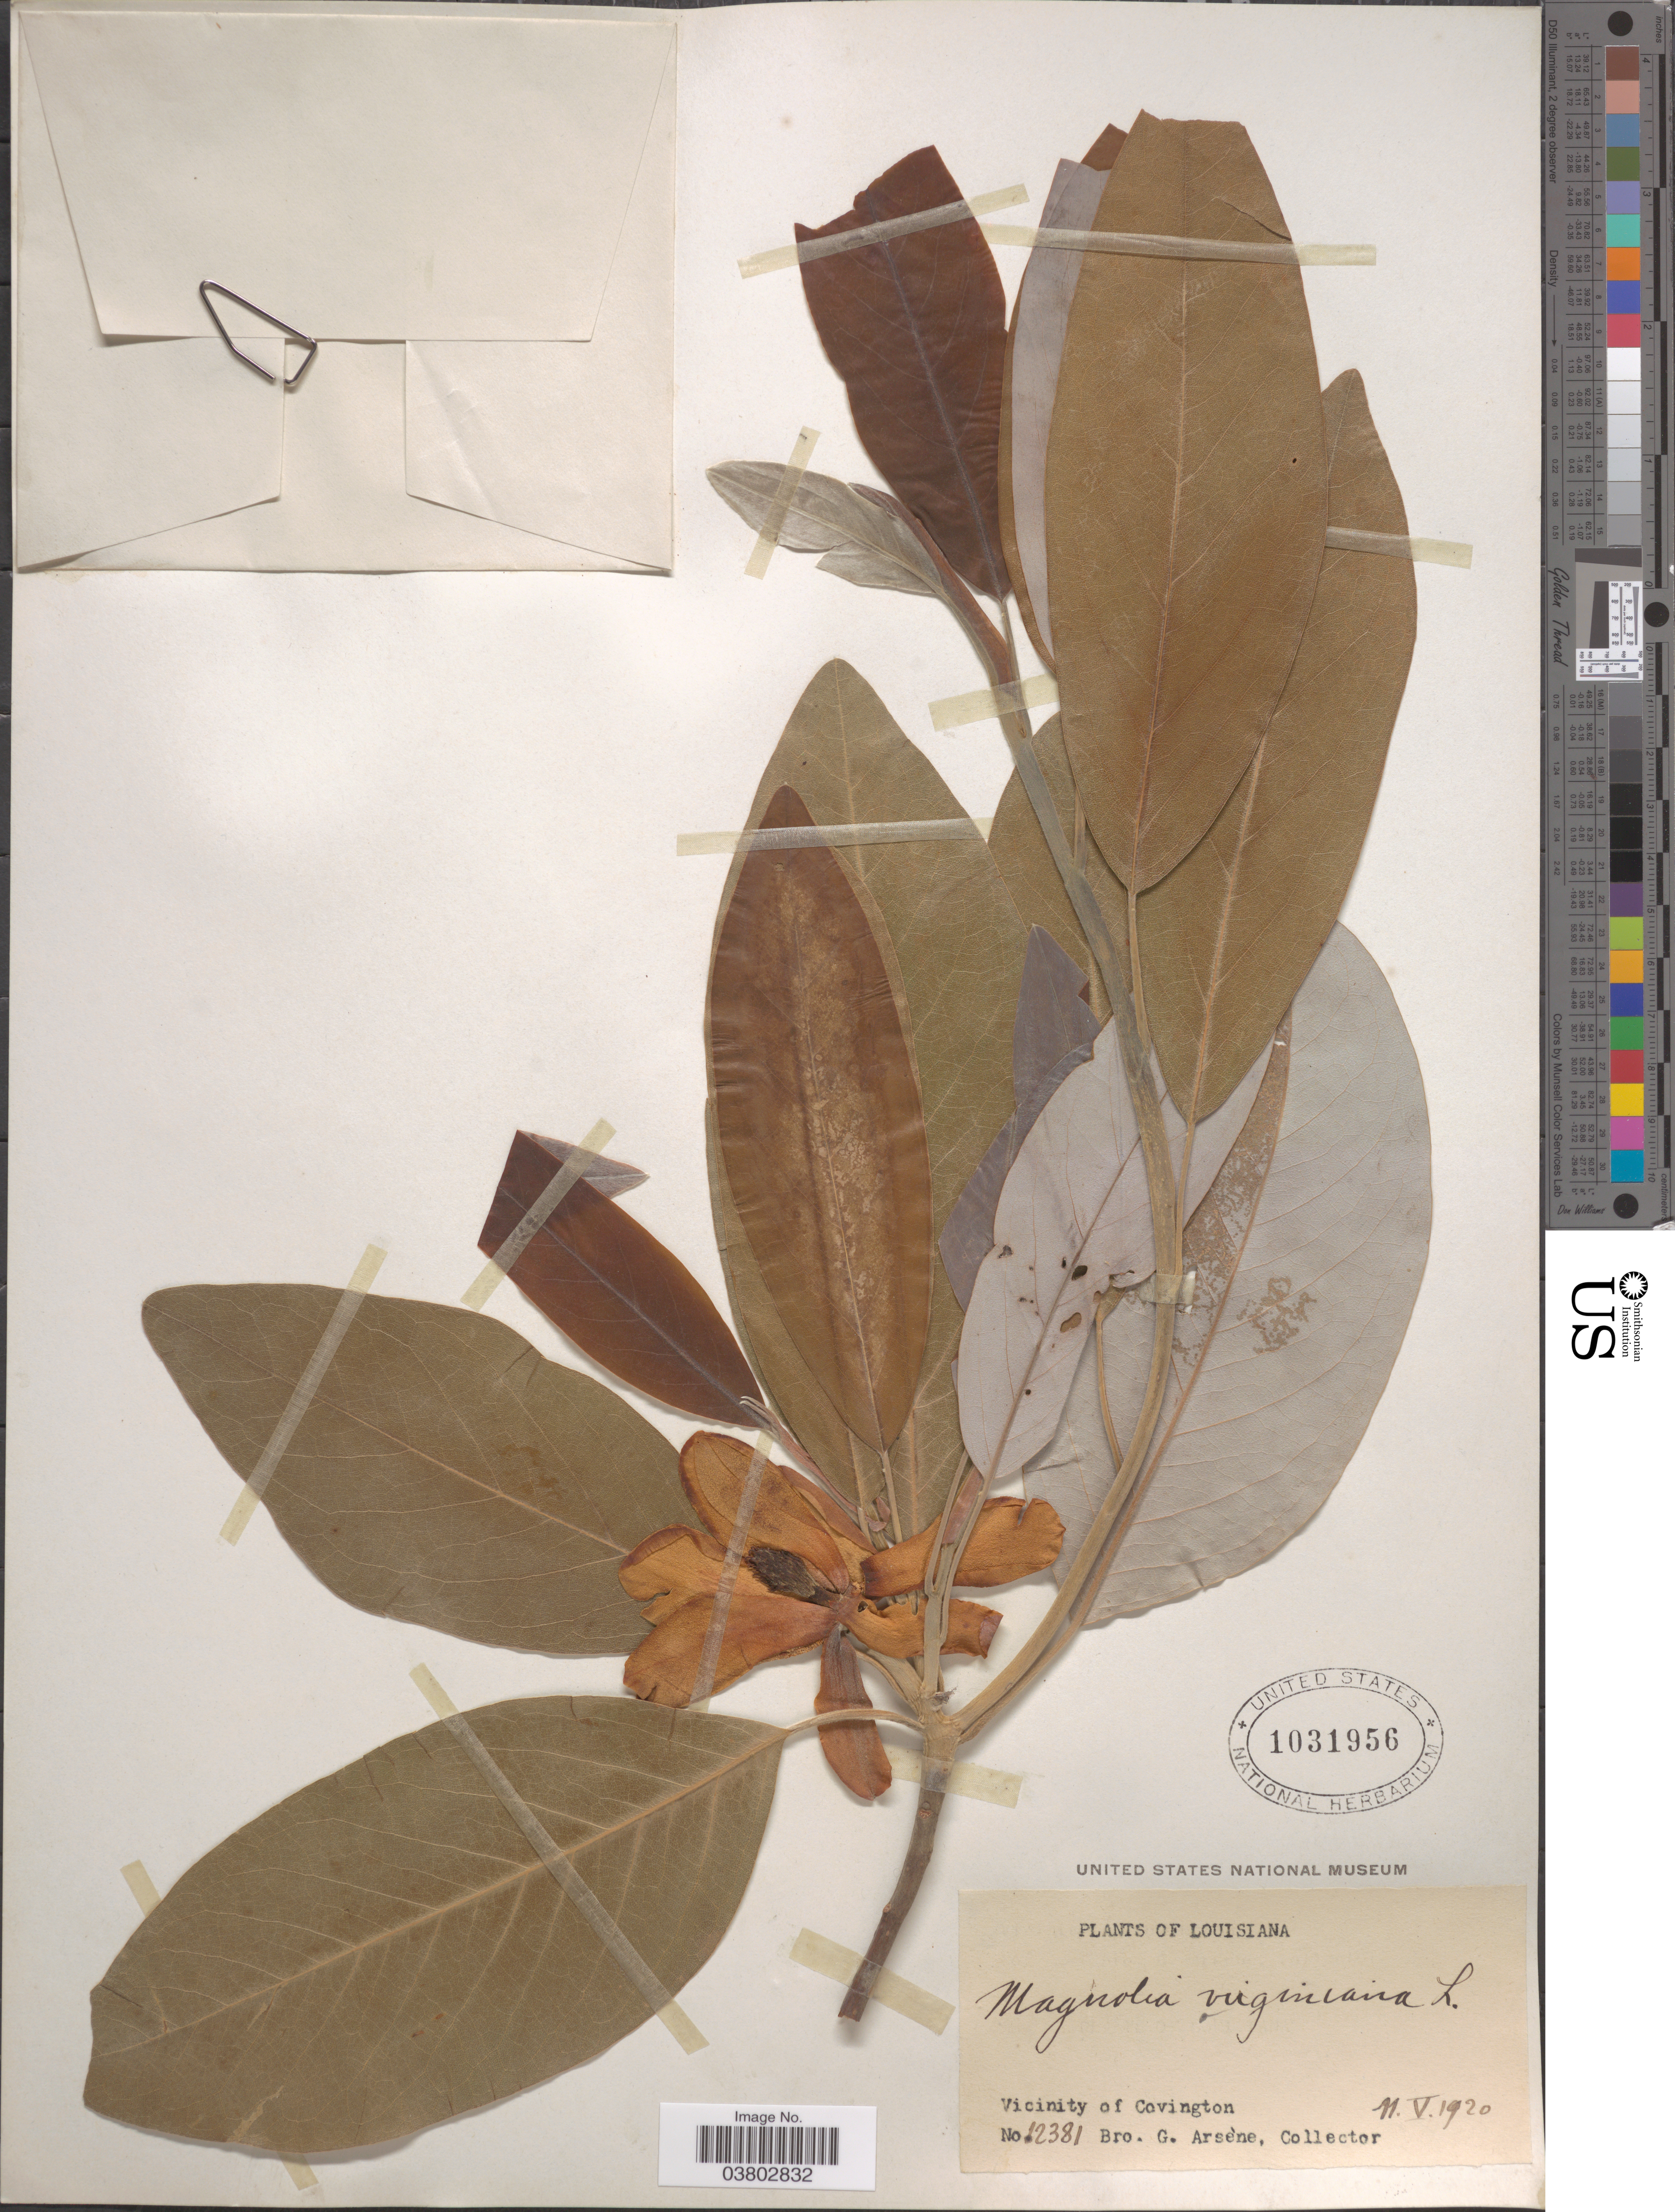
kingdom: Plantae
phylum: Tracheophyta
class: Magnoliopsida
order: Magnoliales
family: Magnoliaceae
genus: Magnolia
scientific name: Magnolia virginiana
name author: L.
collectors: Bro. G. Arsène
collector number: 12381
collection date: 1920-05-11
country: United States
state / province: Louisiana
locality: Vicinity of Covington.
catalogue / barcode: US 1031956